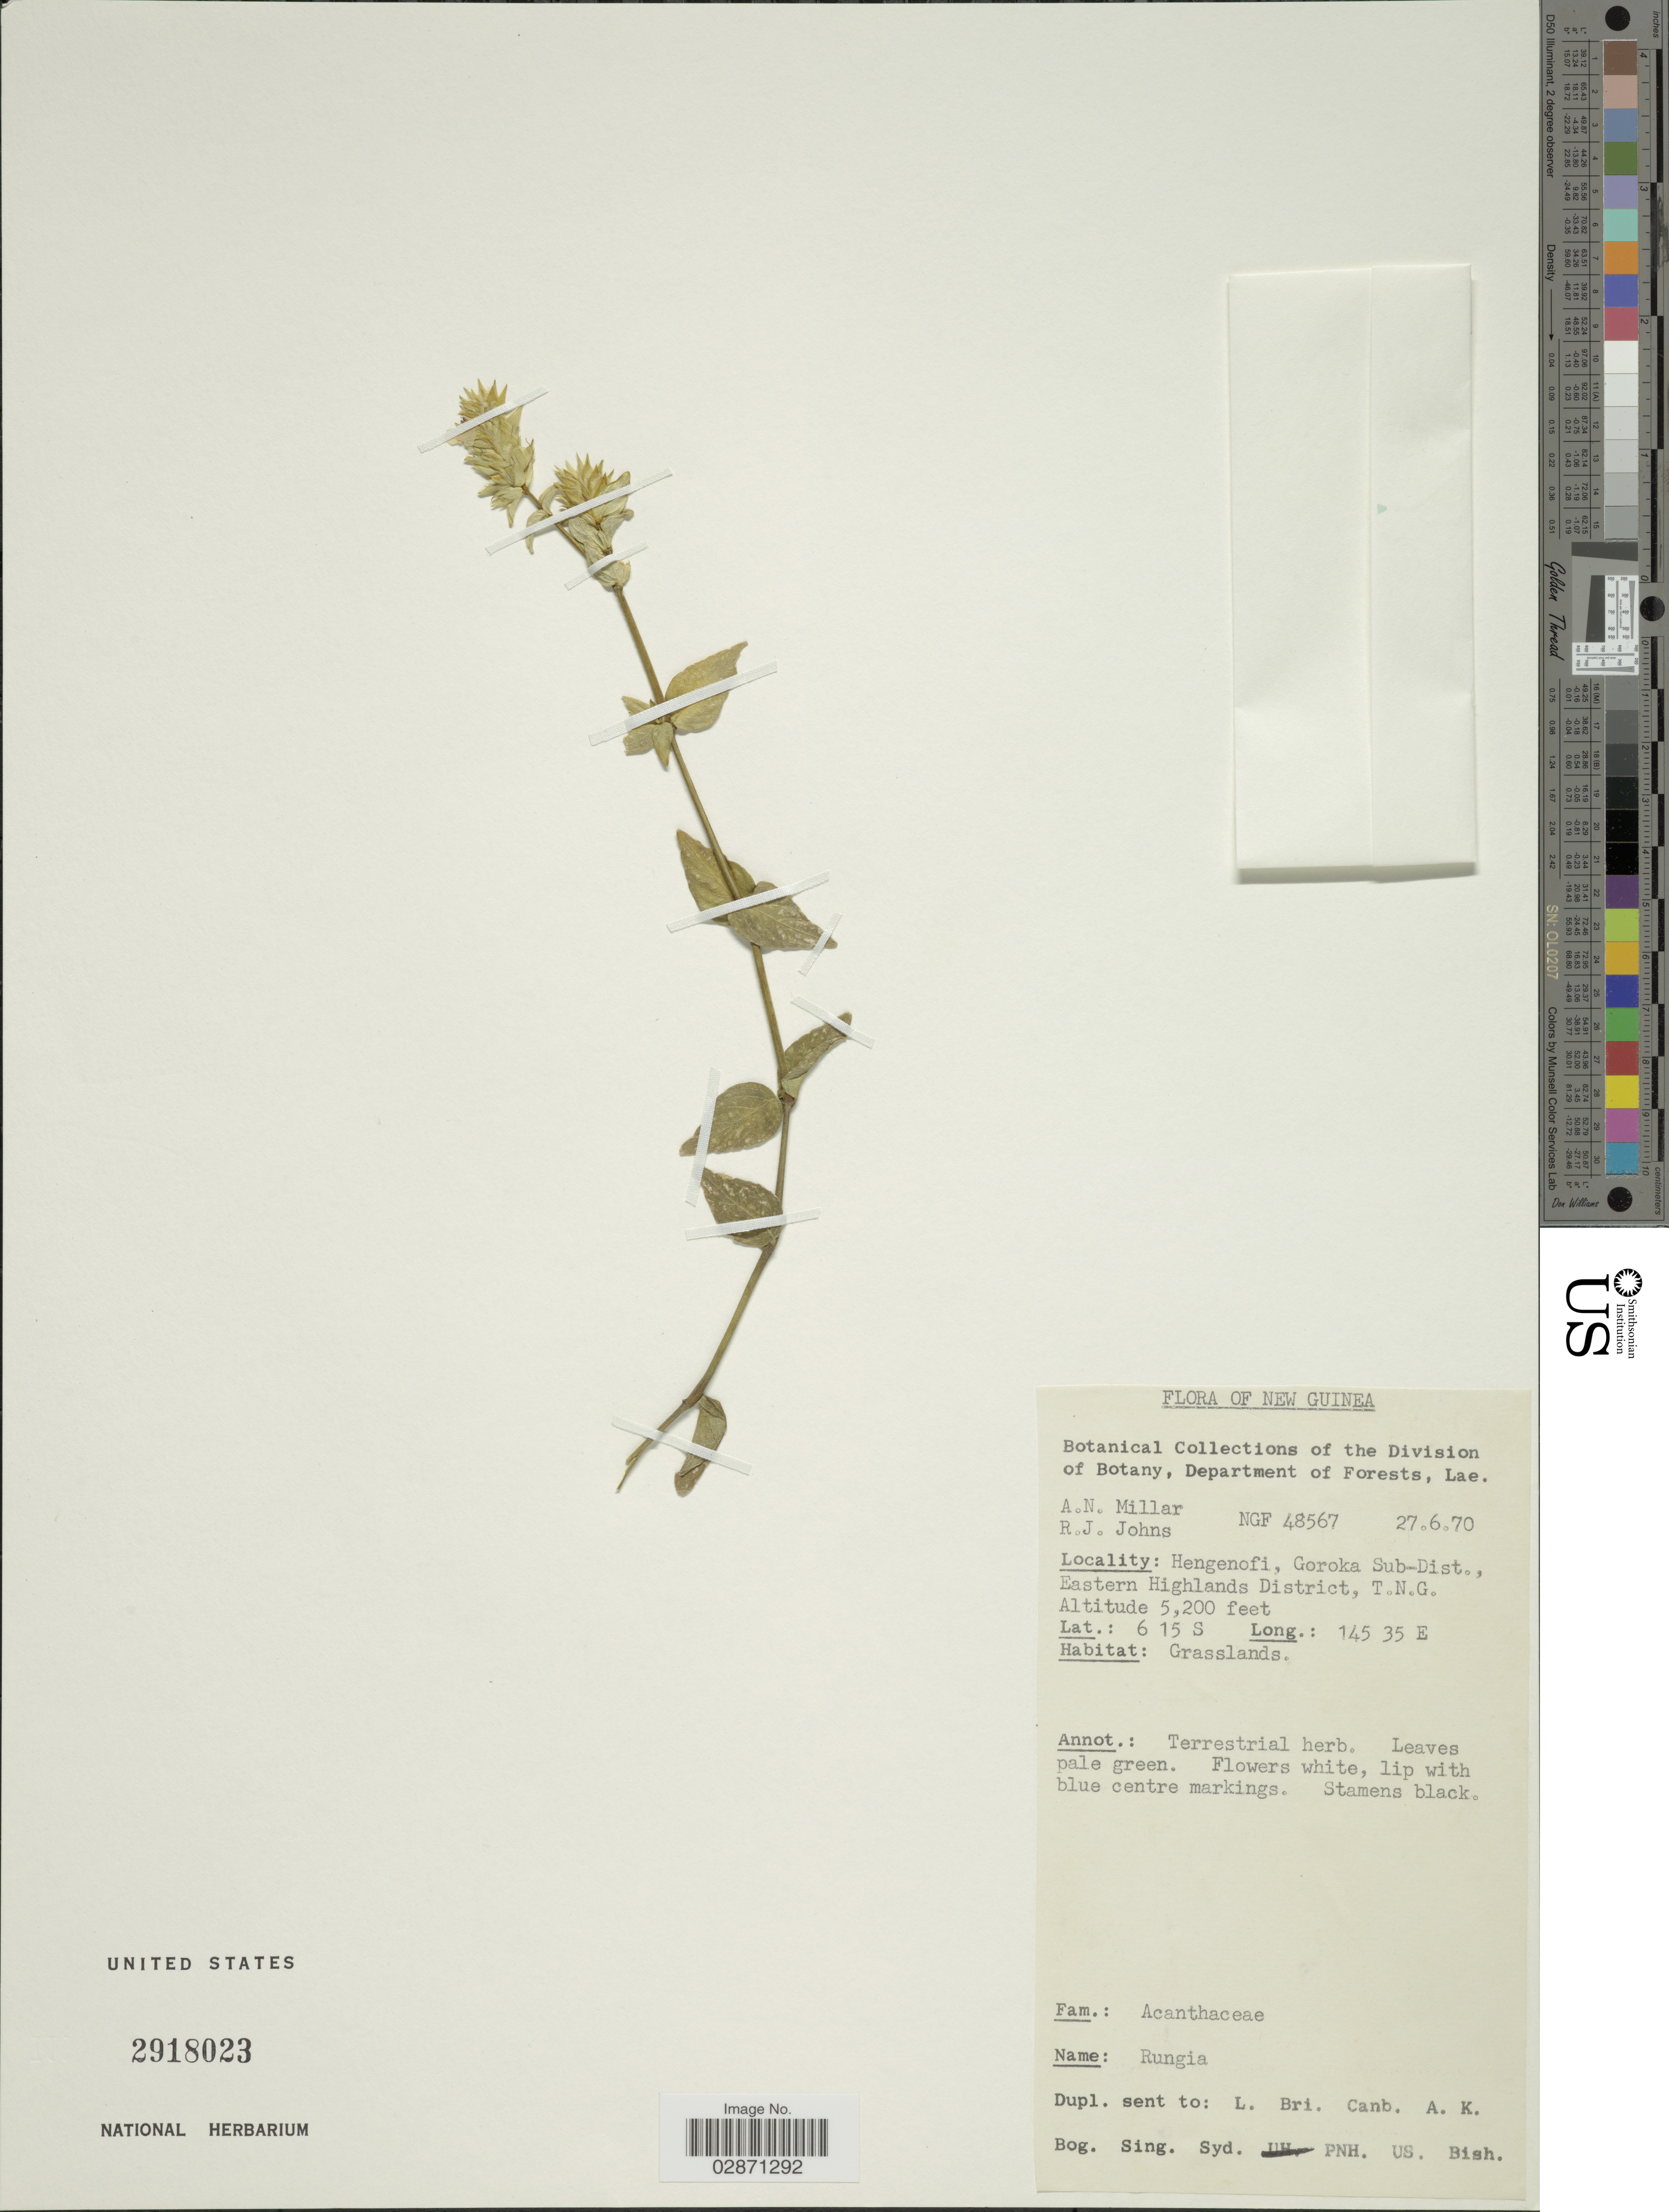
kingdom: Plantae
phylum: Tracheophyta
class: Magnoliopsida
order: Lamiales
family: Acanthaceae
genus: Rungia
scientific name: Rungia sp.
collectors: A. Millar & R. Johns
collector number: NGF48567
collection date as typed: Transcribed d/m/y: 27/6/70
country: Papua New Guinea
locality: New Guinea. Hengenofi, Goroka Sub-Dist., Eastern Highlands District, T.N.G.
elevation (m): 1585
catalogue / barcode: US 2918023